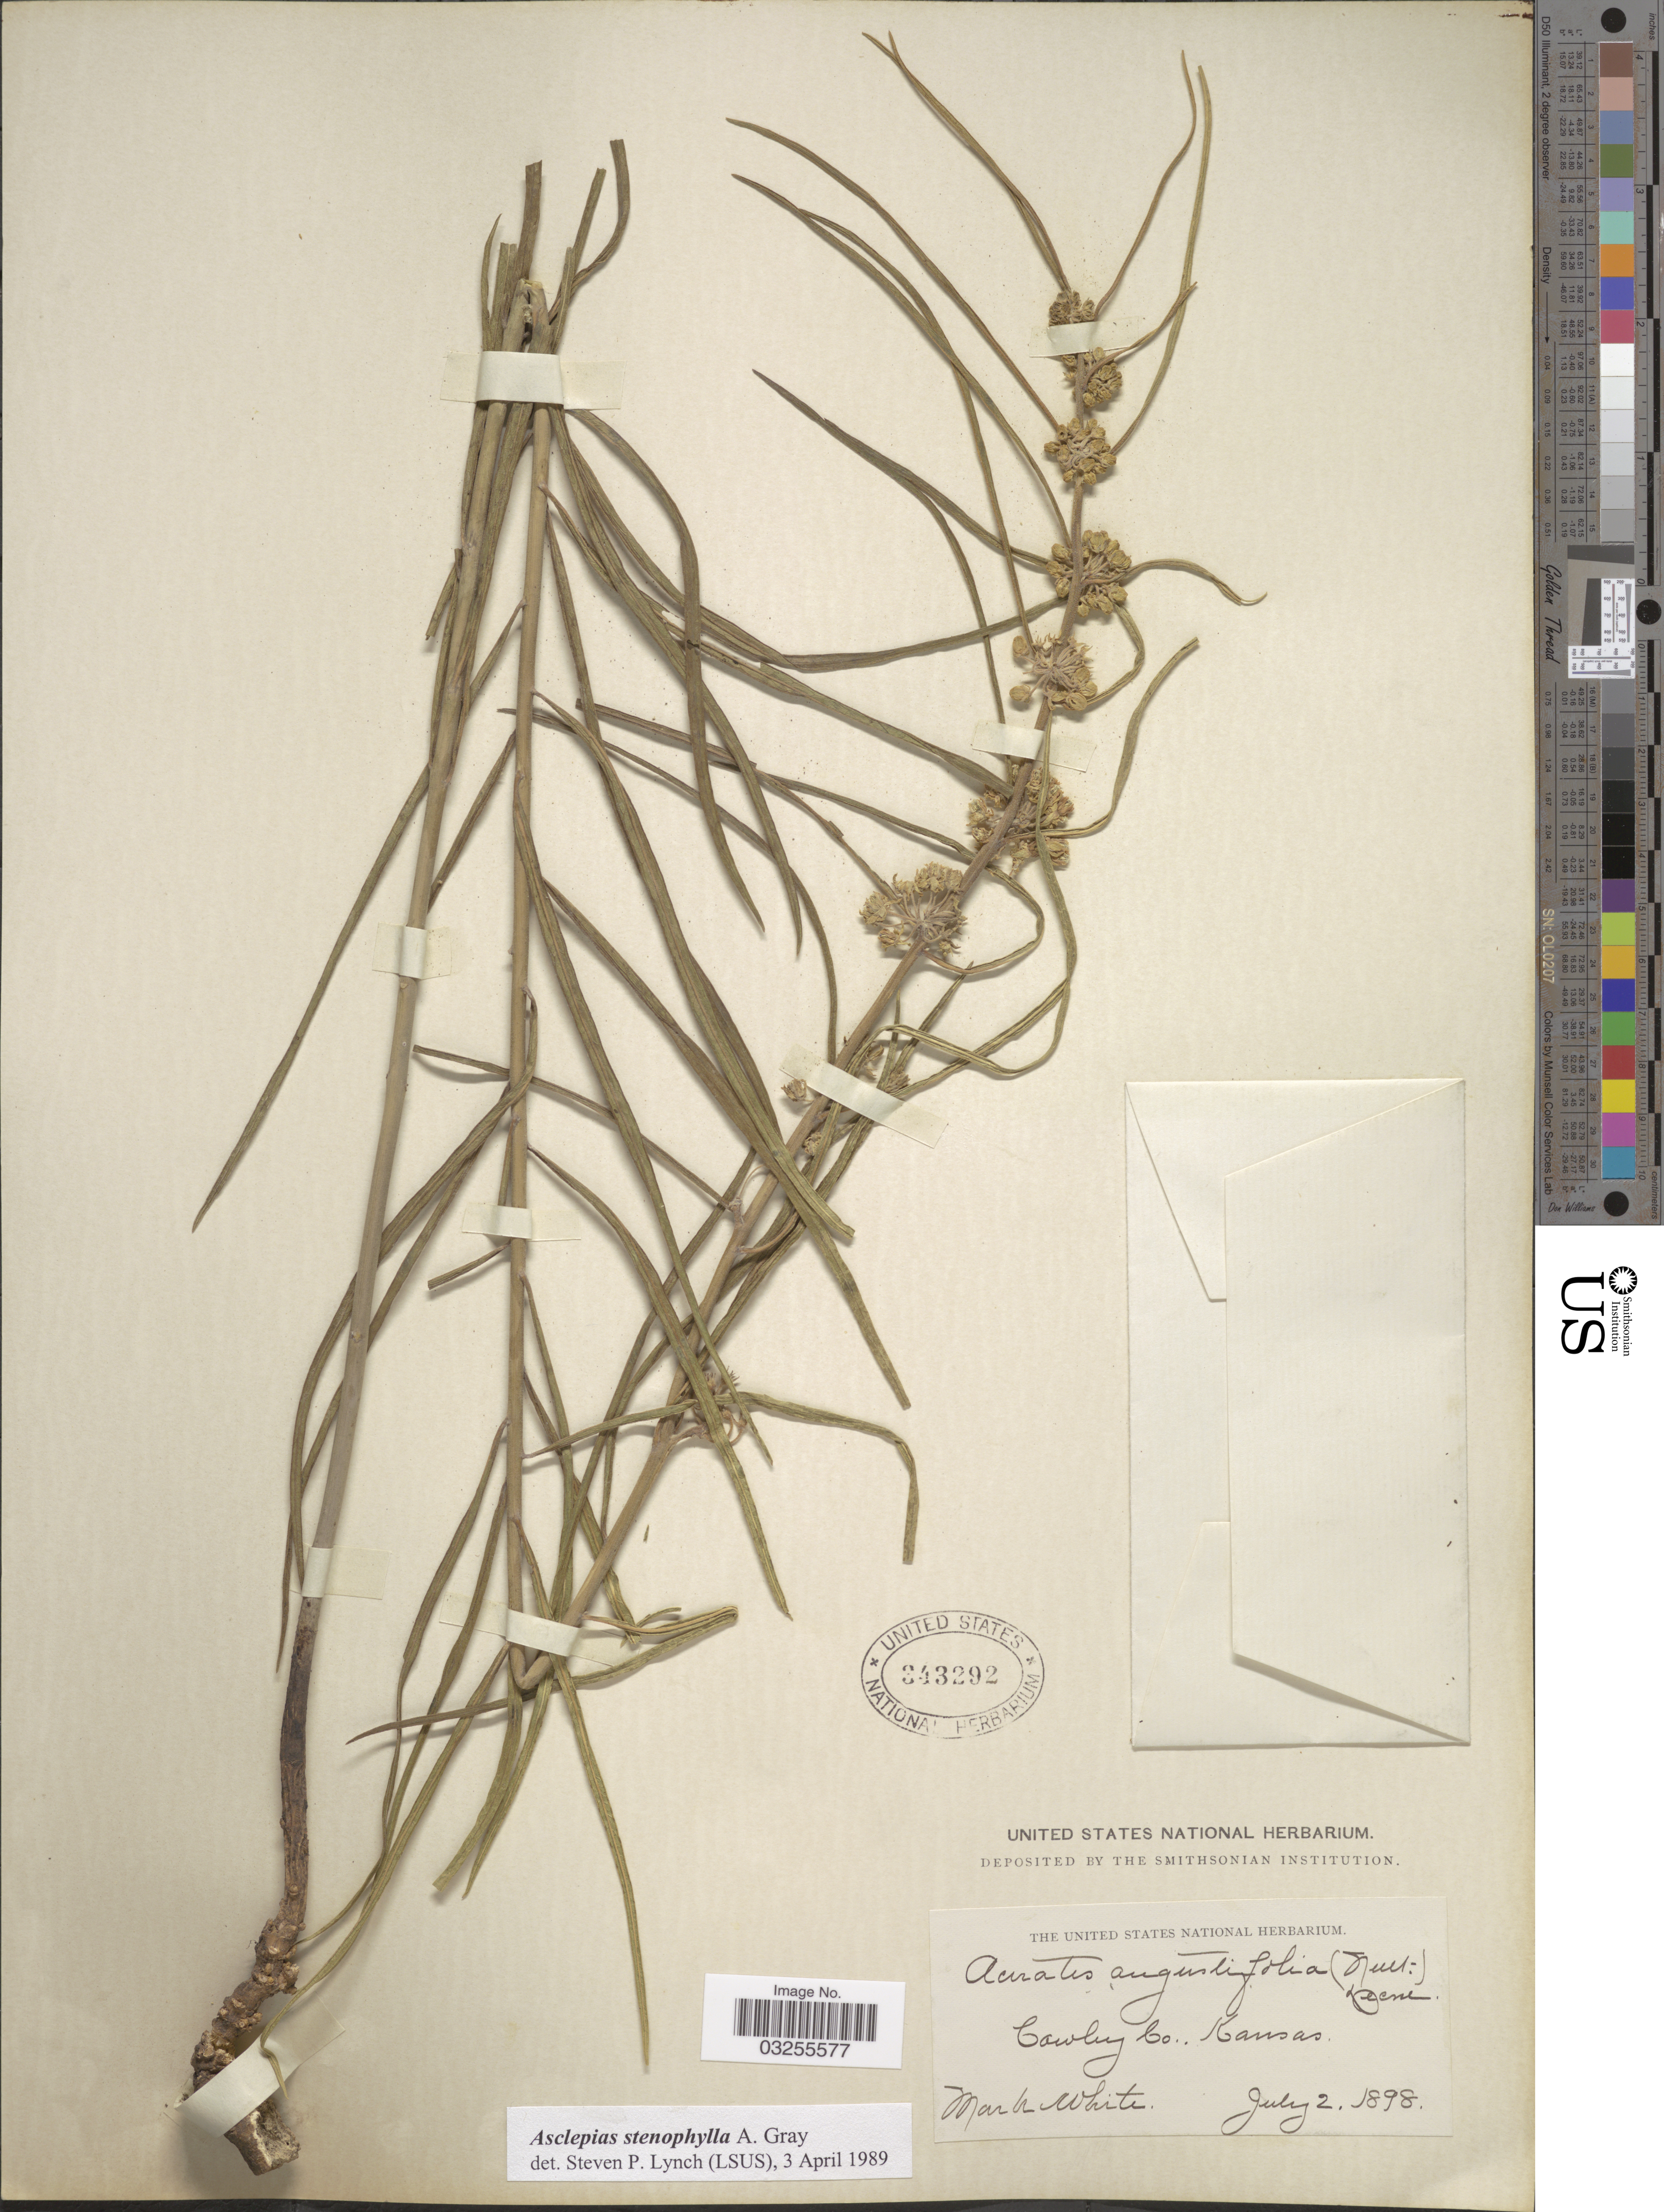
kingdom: Plantae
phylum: Tracheophyta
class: Magnoliopsida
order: Gentianales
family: Apocynaceae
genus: Asclepias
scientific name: Asclepias stenophylla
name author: A. Gray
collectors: M. White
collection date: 1898-07-02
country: United States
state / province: Kansas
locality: Cowley Co.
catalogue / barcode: US 343292